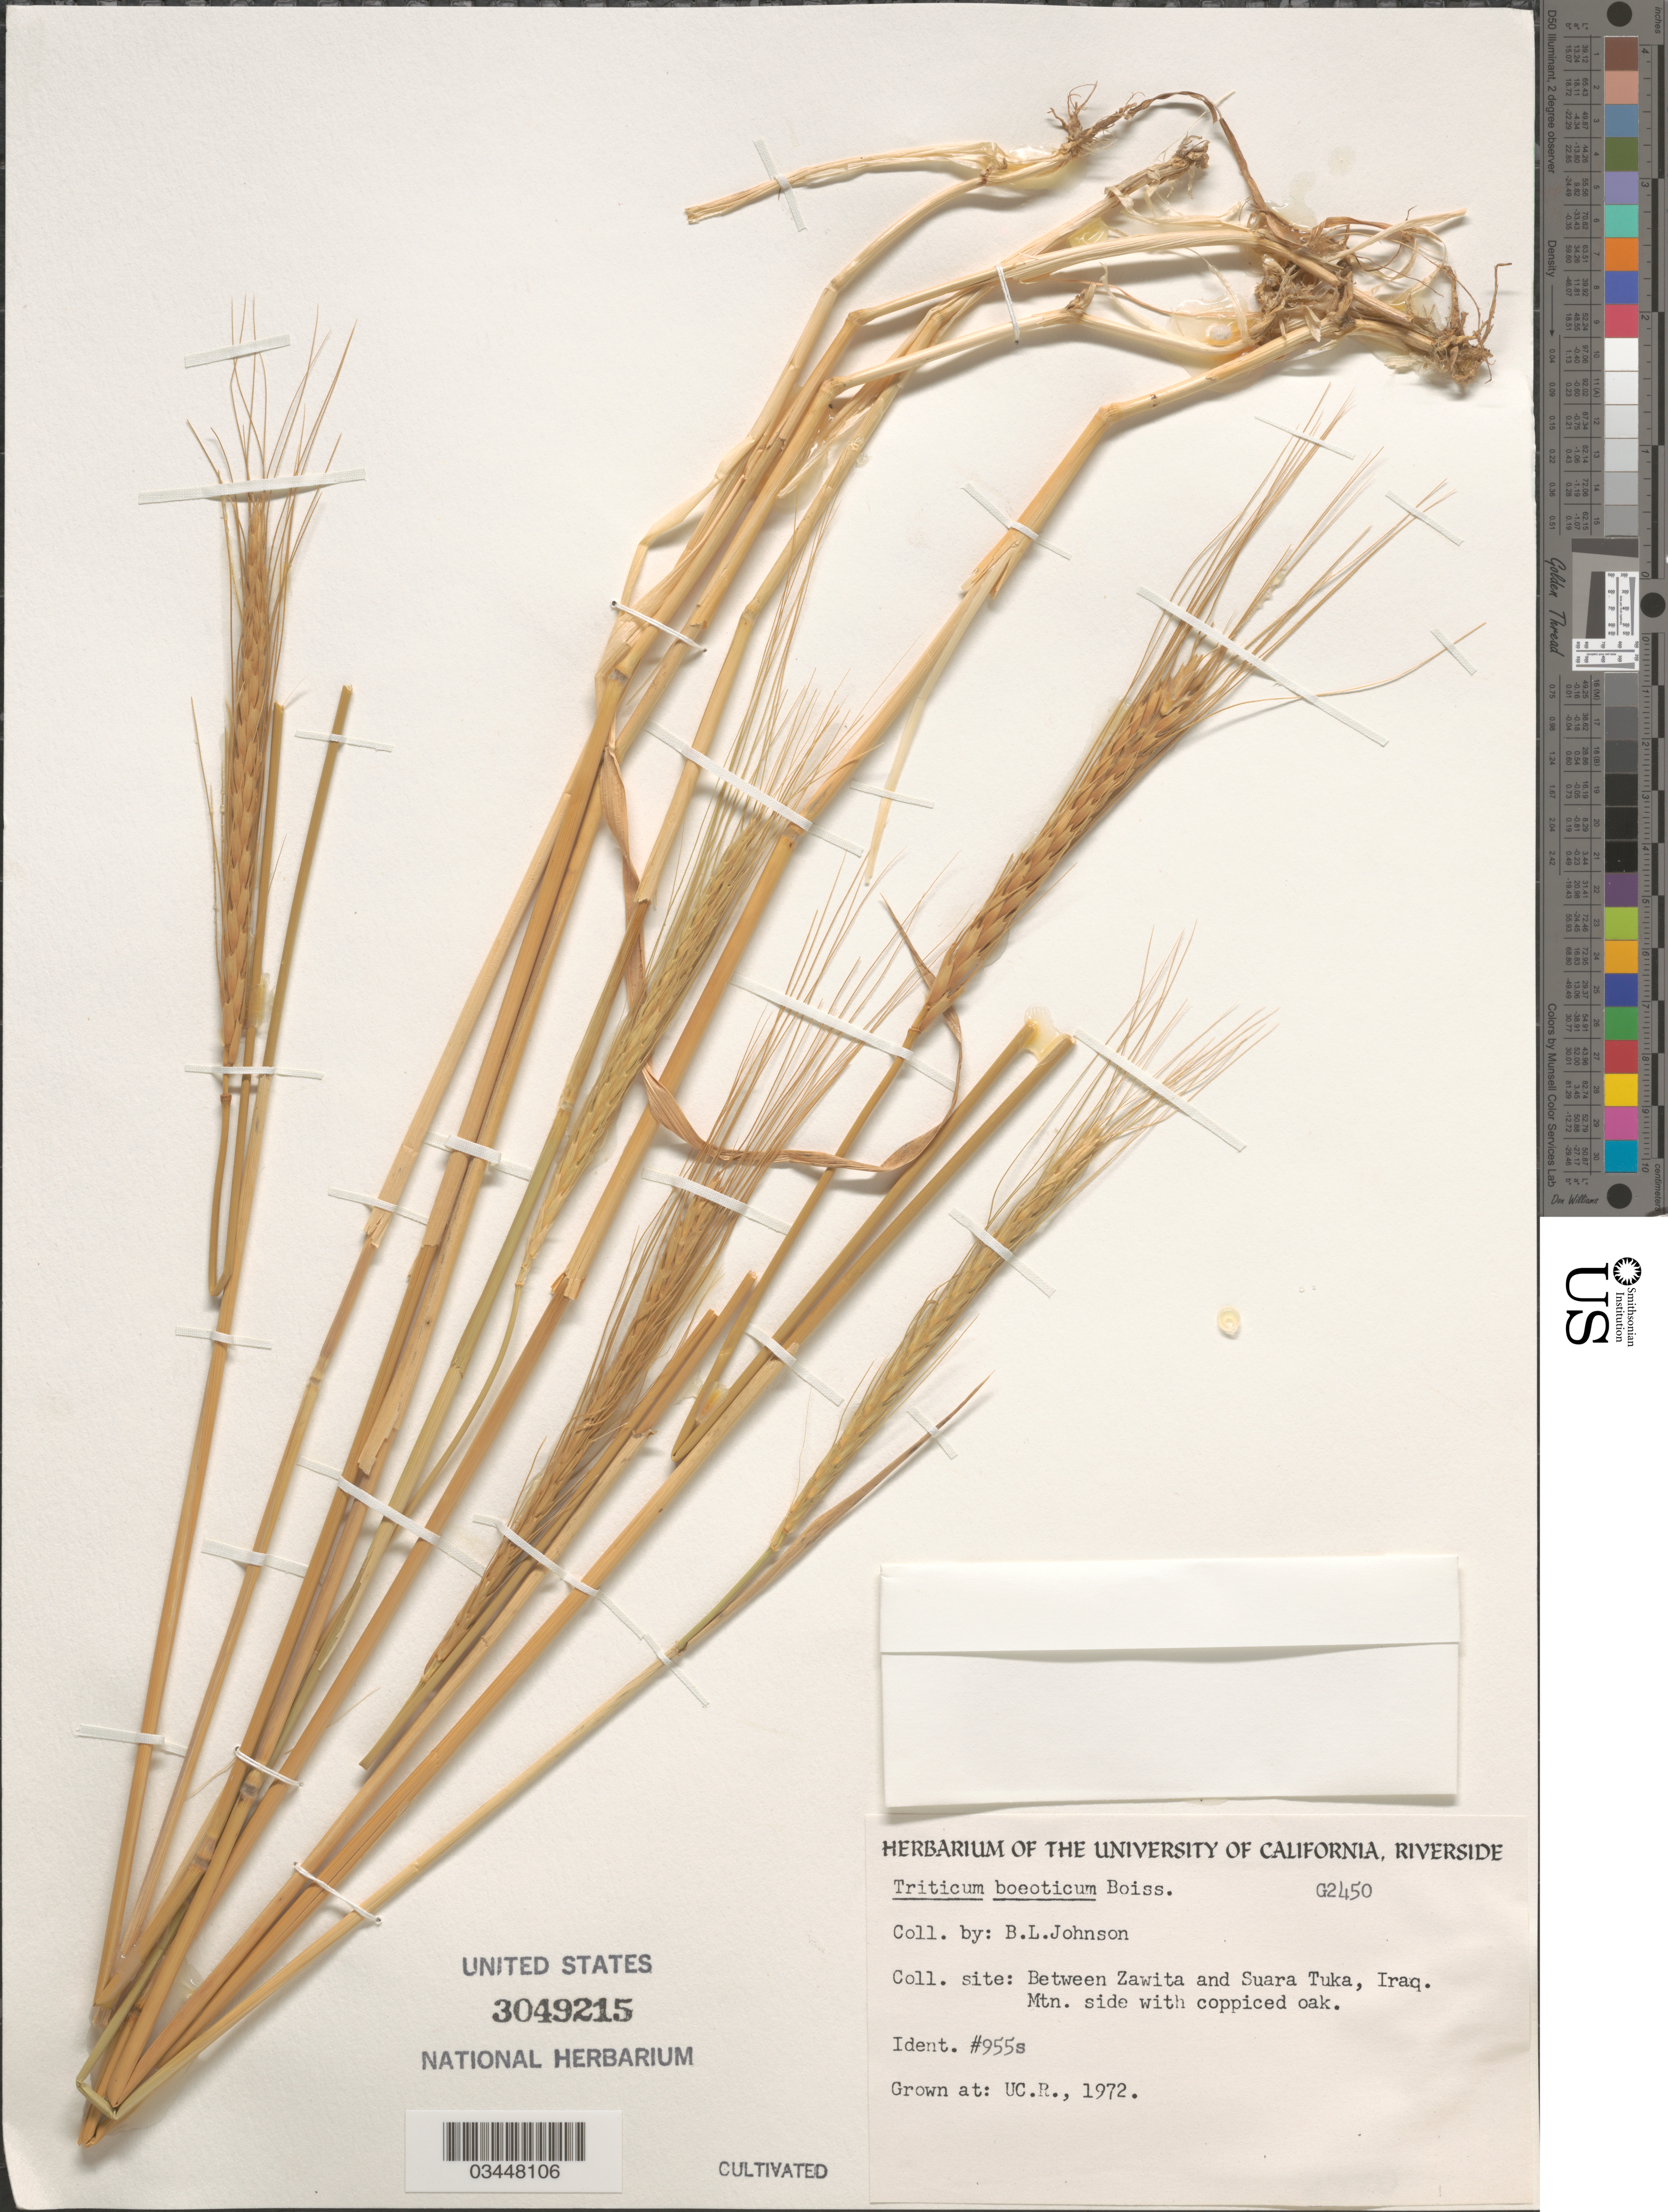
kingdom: Plantae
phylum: Tracheophyta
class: Liliopsida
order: Poales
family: Poaceae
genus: Triticum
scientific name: Triticum boeoticum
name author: Boiss.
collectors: ex herb. Univ. of California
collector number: G2450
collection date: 1972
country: United States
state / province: California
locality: UC.R.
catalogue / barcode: US 3049215